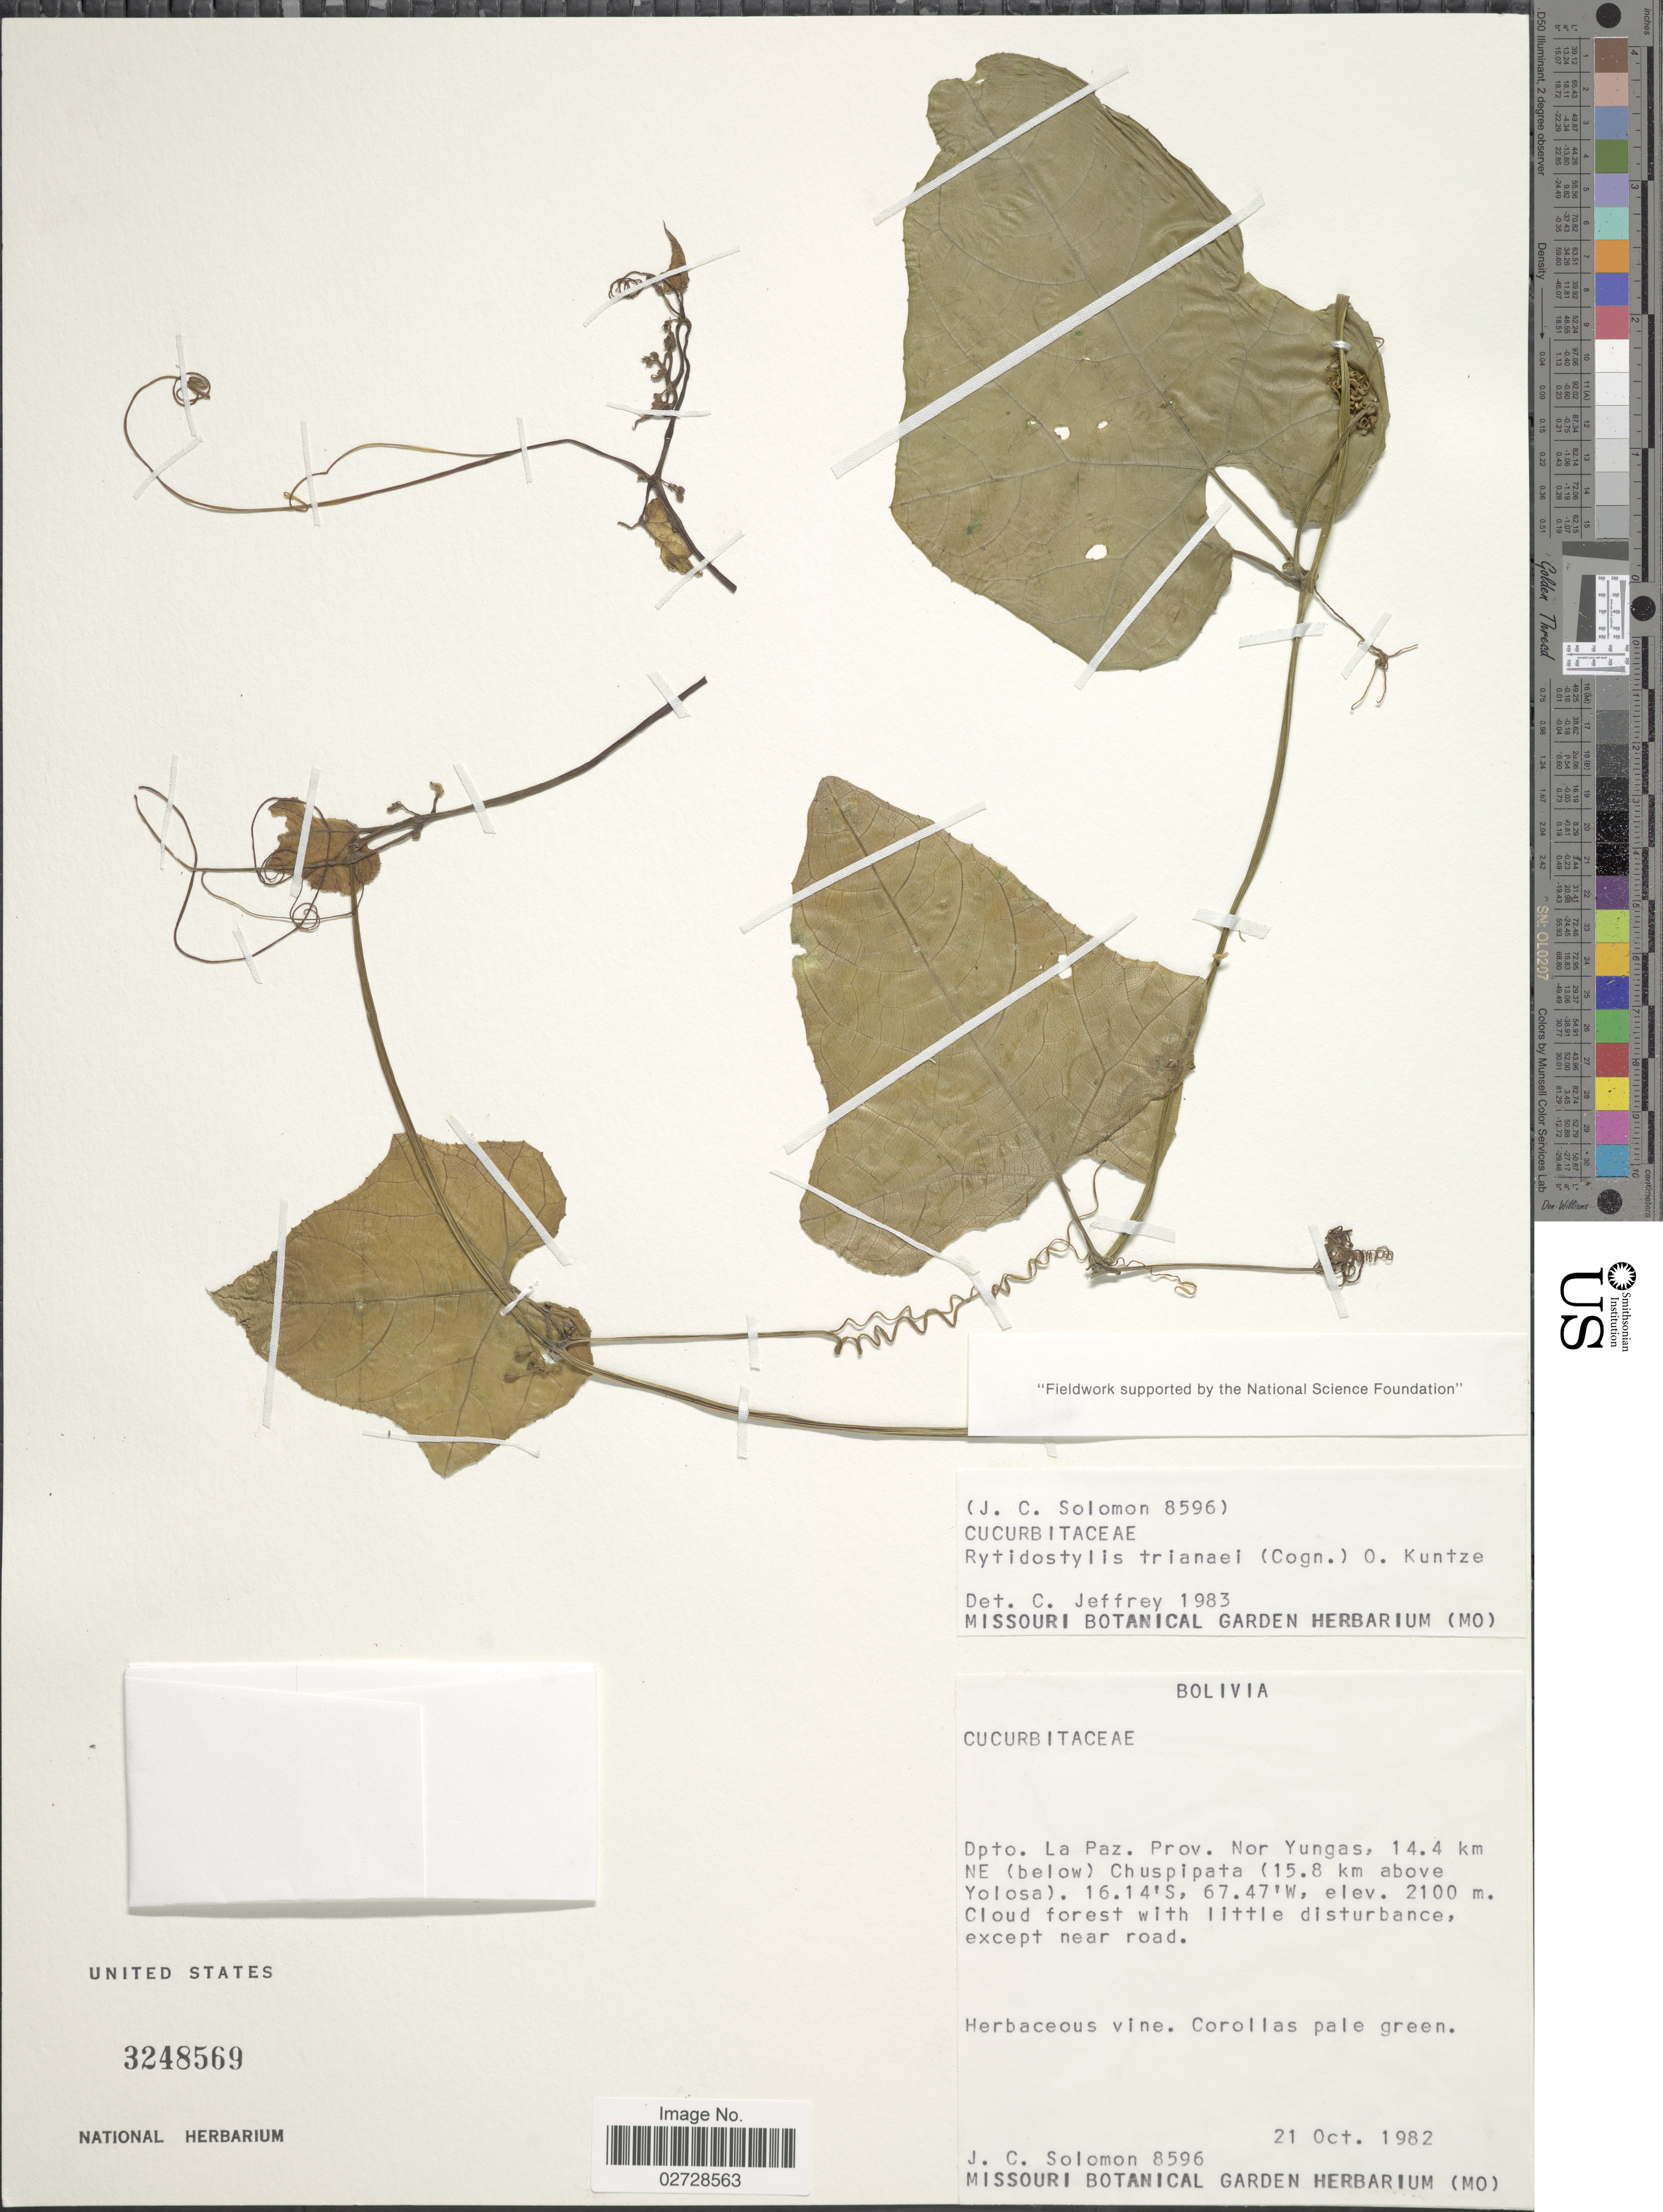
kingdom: Plantae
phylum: Tracheophyta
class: Magnoliopsida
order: Cucurbitales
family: Cucurbitaceae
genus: Cyclanthera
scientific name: Cyclanthera peruana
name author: H. Schaef. & S.S. Renner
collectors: J. C. Solomon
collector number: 8596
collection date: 1982-10-21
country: Bolivia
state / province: La Paz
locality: Prov. Nor Yungas, 14.4 km NE (below) Chusipata (15.8 km above Yolosa), cloud forest with little disturbance, except near road.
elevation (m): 2100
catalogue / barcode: US 3248569